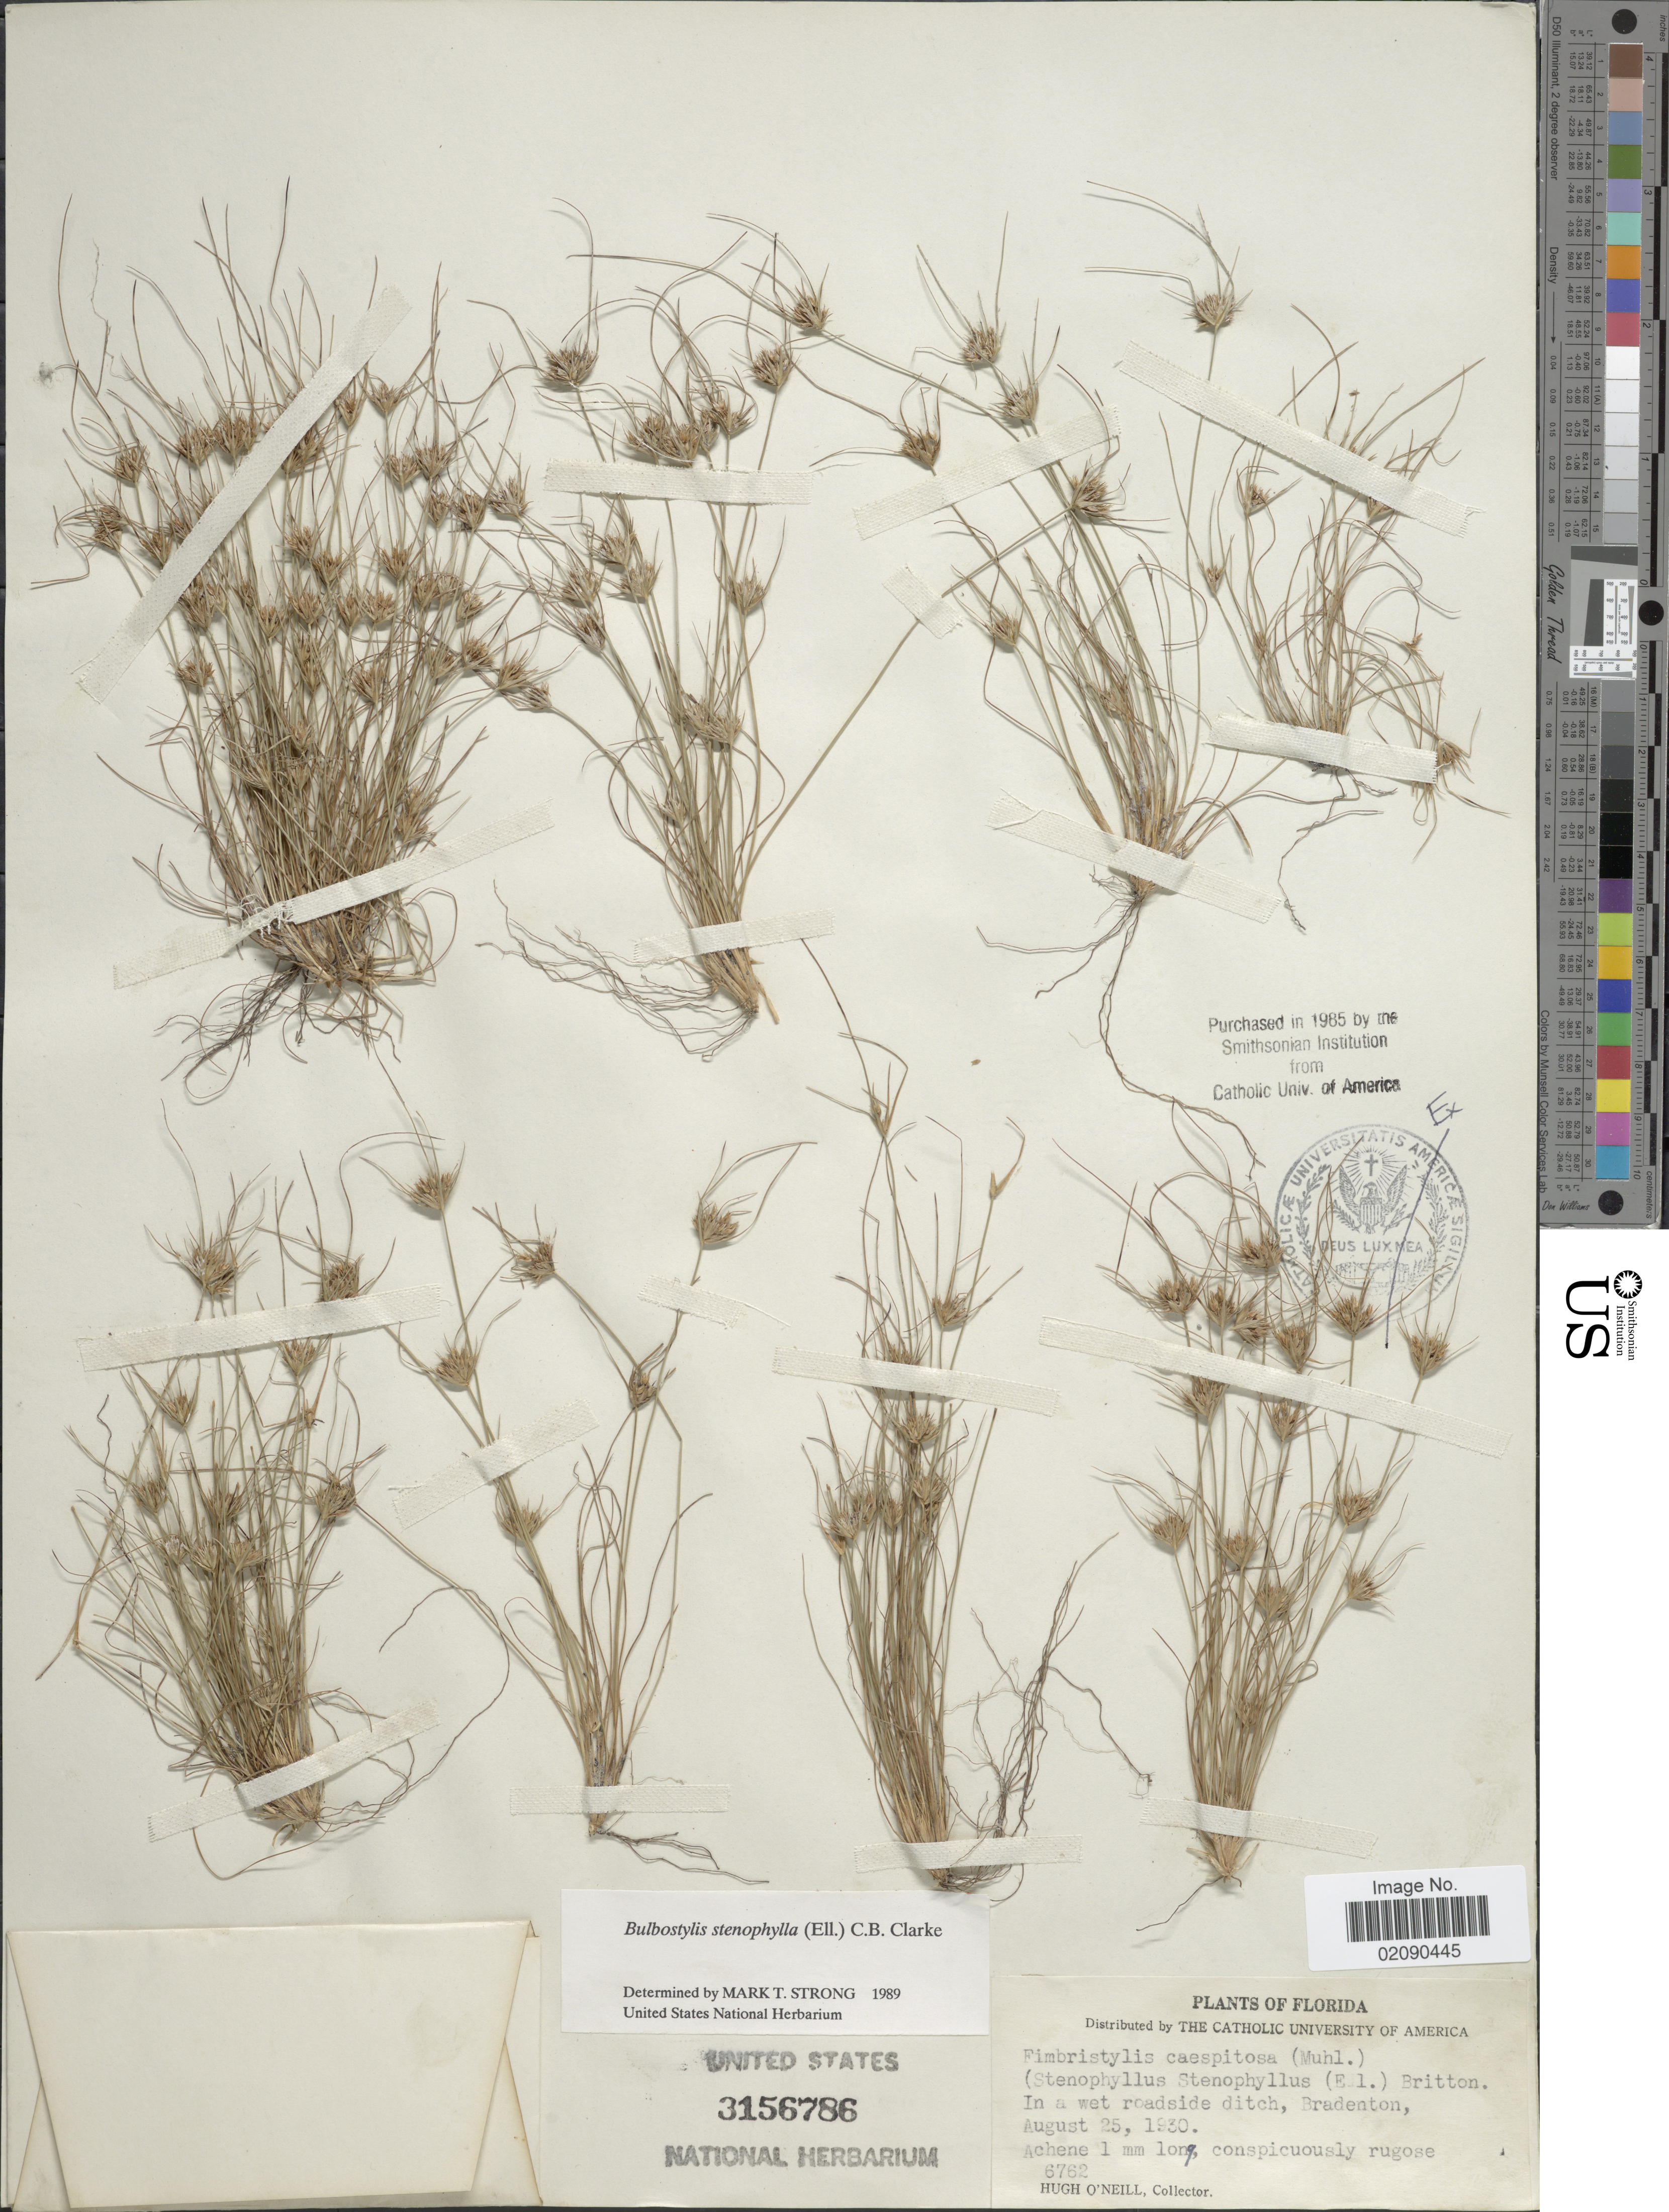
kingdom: Plantae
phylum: Tracheophyta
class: Liliopsida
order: Poales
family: Cyperaceae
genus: Bulbostylis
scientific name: Bulbostylis stenophylla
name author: (Elliott) C.B. Clarke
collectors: H. O'Neill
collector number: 6762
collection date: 1930-08-25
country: United States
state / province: Florida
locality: In a wet roadside ditch, Bradenton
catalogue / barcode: US 3156786